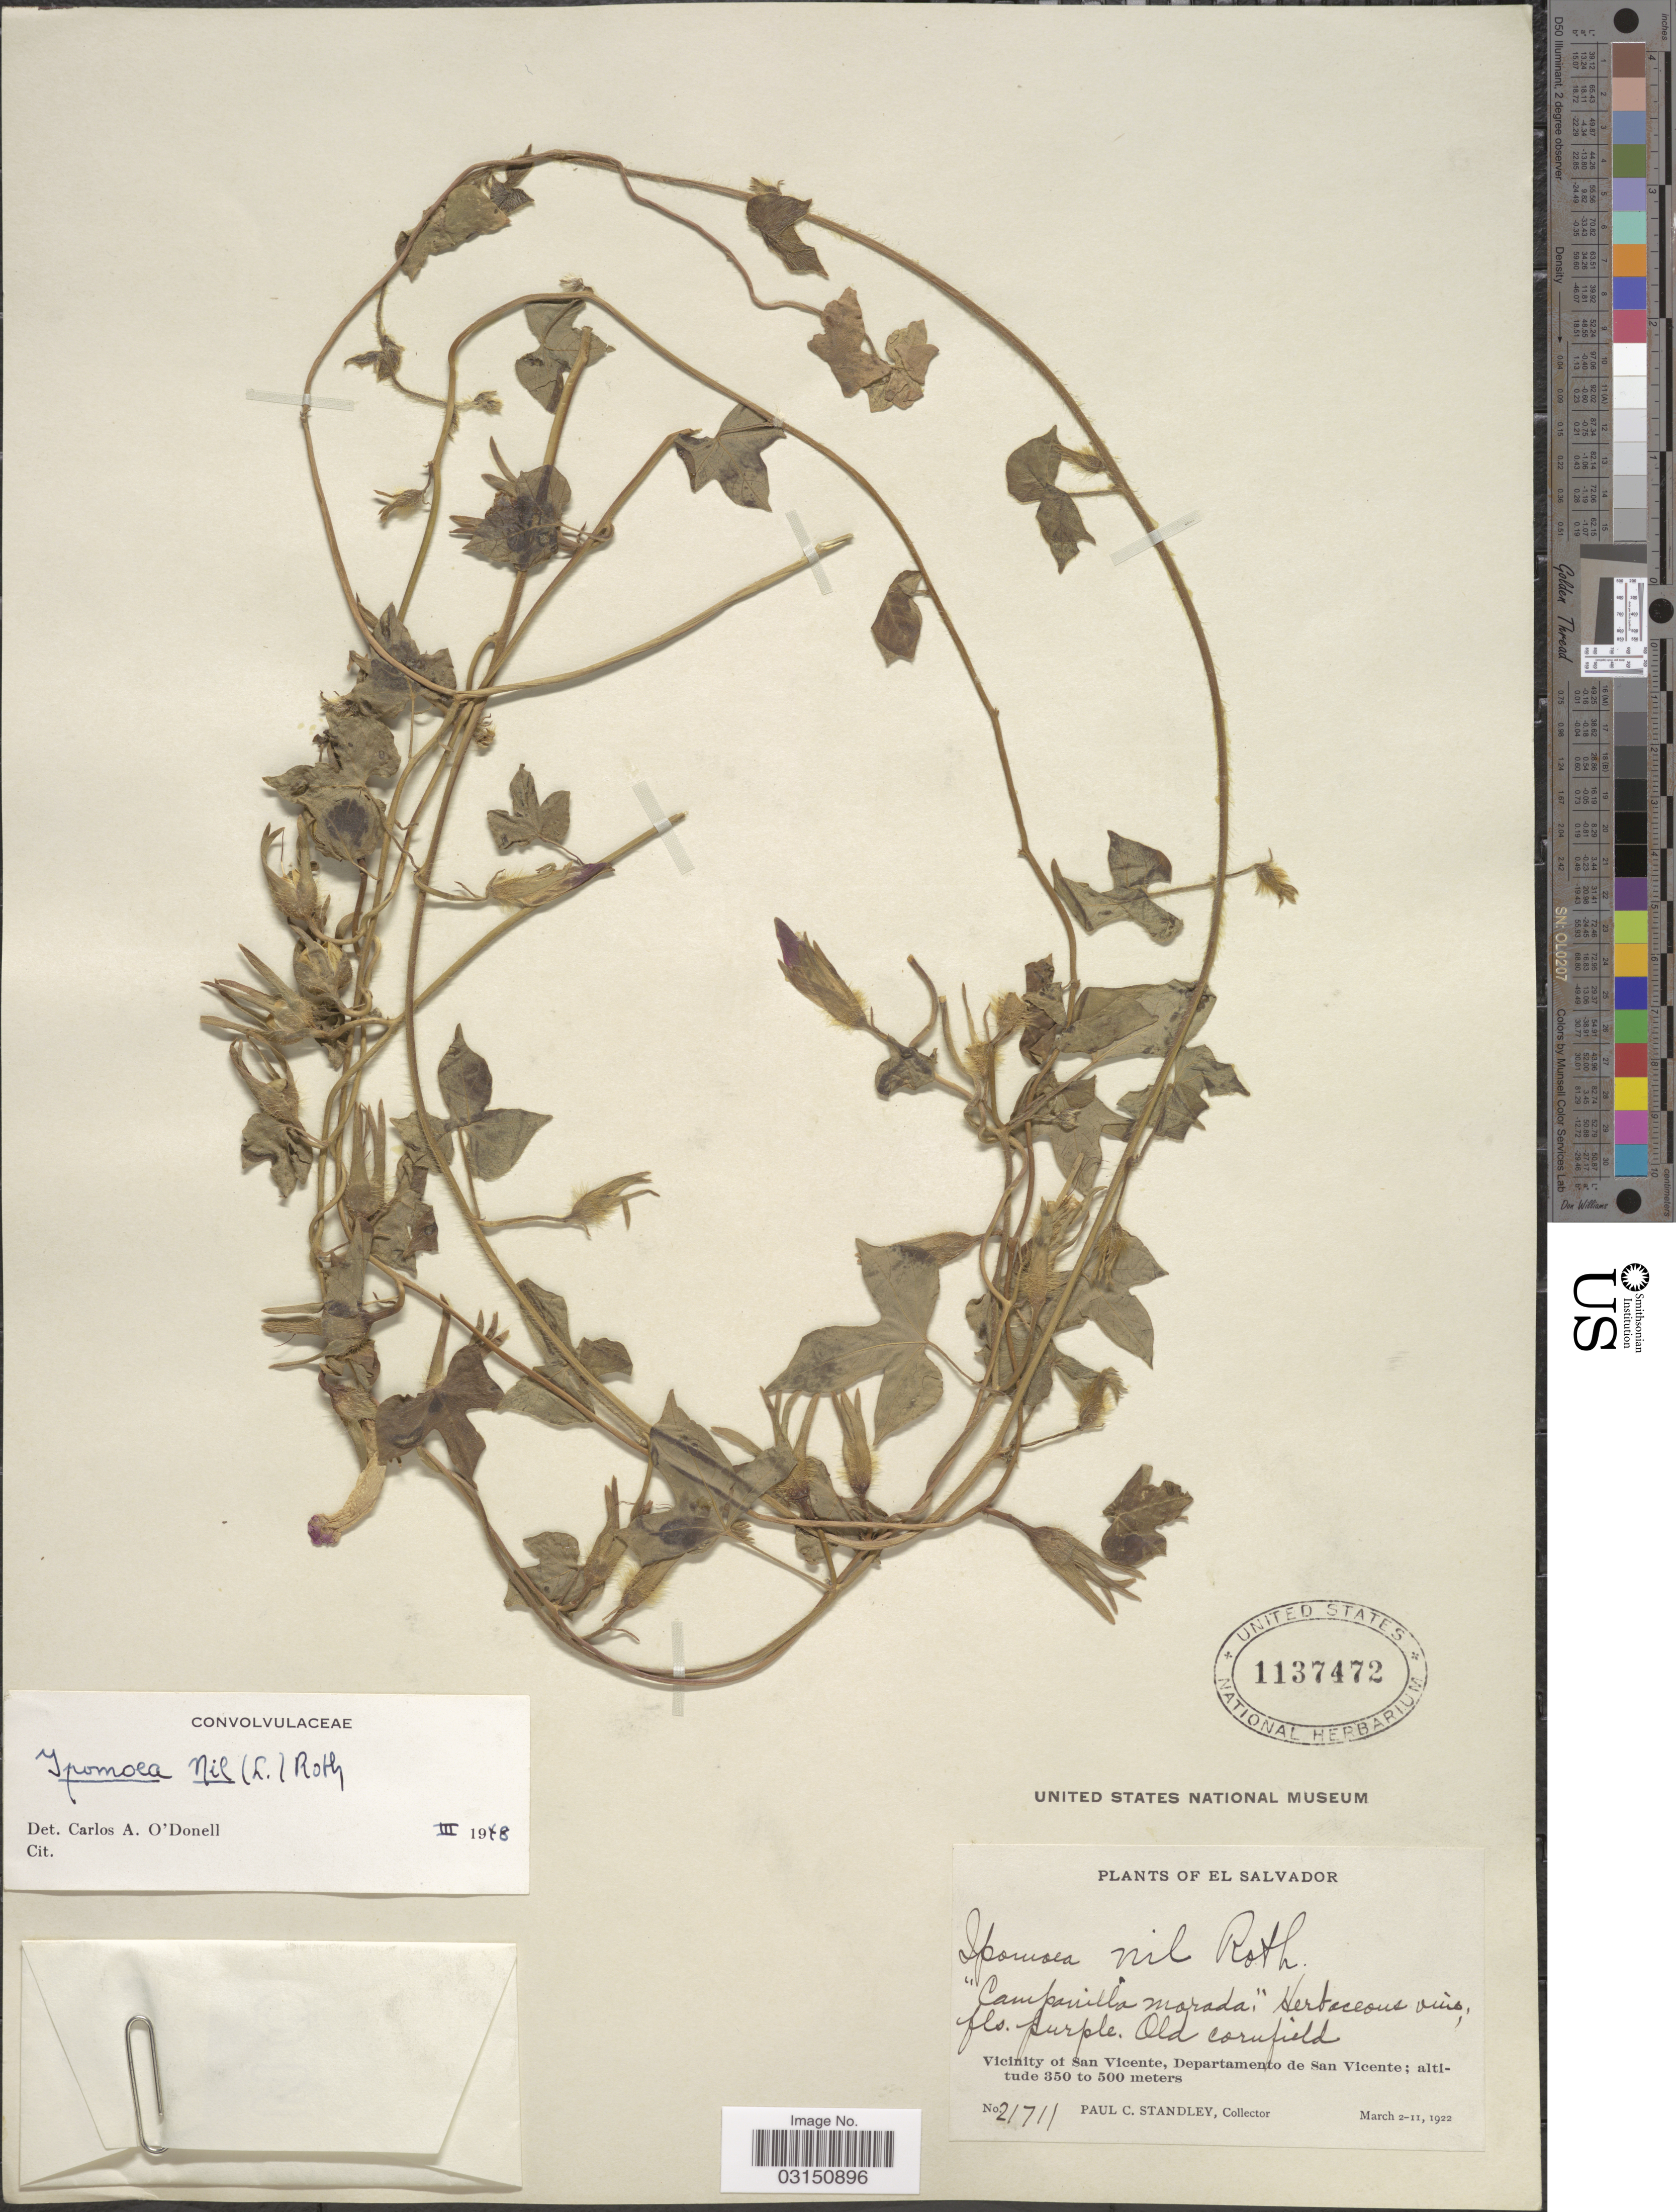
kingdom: Plantae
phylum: Tracheophyta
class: Magnoliopsida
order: Solanales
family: Convolvulaceae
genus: Ipomoea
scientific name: Ipomoea nil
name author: (L.) Roth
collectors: P. C. Standley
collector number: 21711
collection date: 1922-03-02/1922-03-11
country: El Salvador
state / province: San Vincente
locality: Vicinity of San Vicente, Departamento de San Vicente.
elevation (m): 350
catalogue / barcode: US 1137472